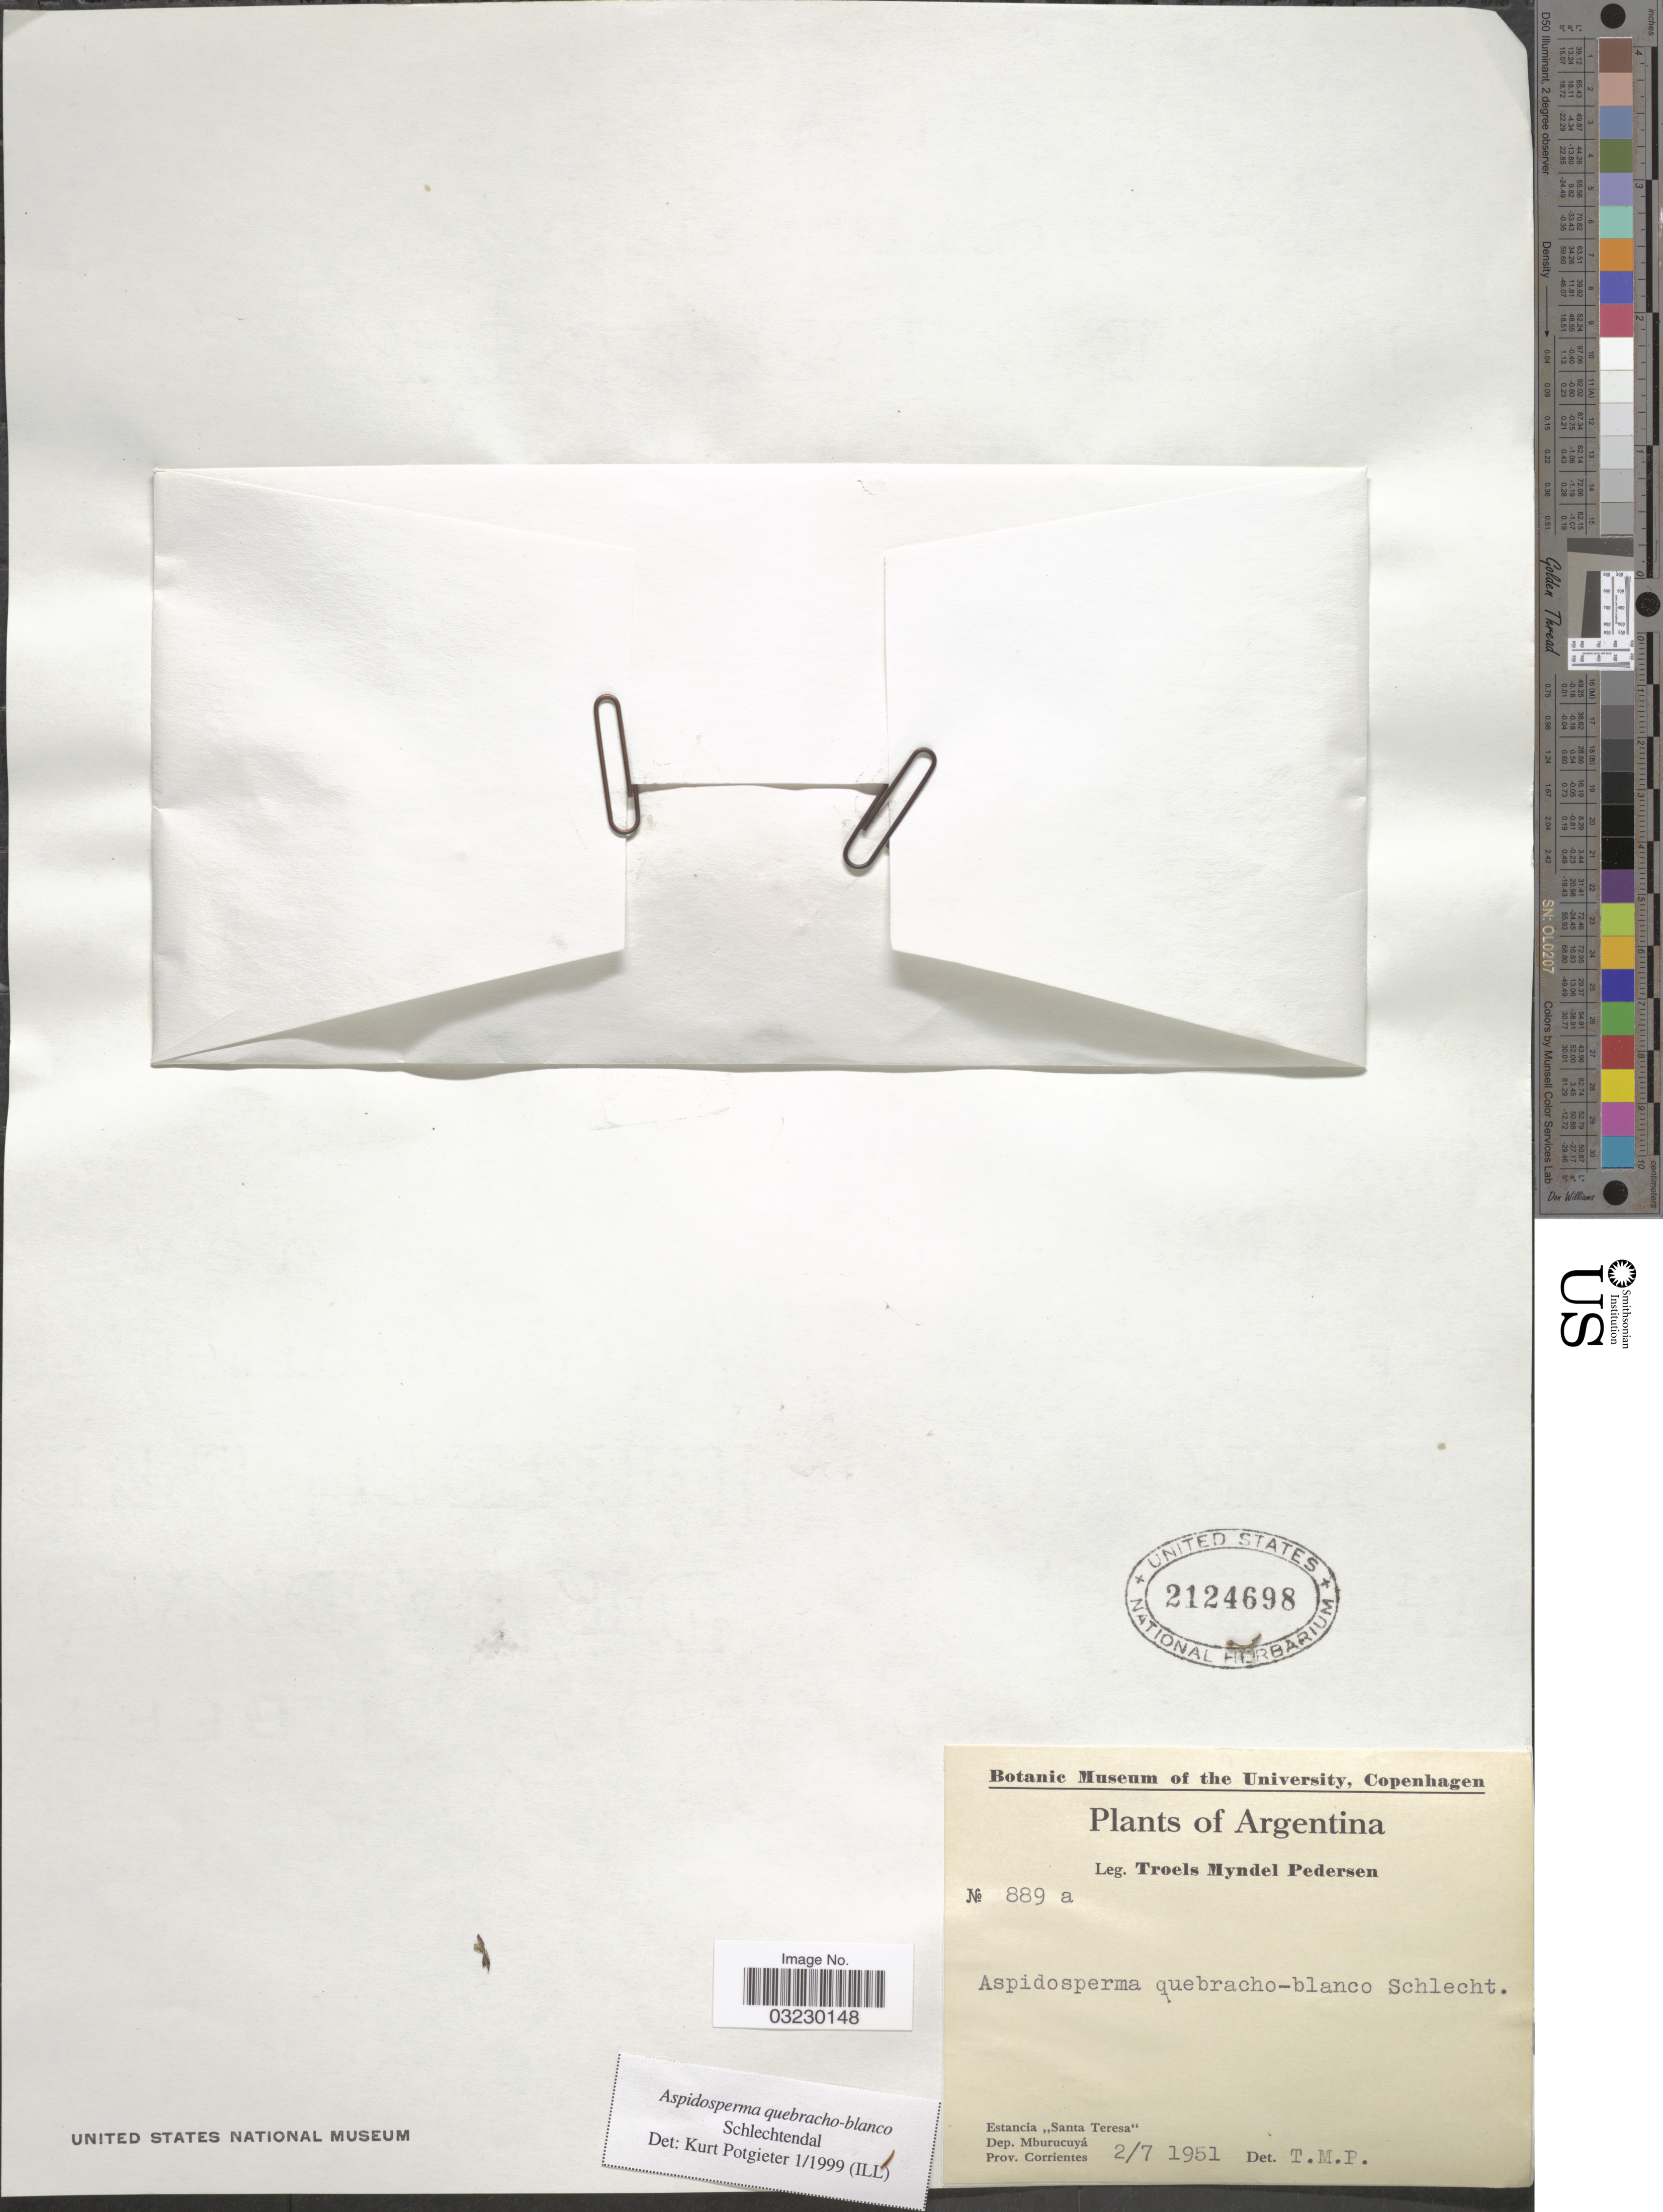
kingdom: Plantae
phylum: Tracheophyta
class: Magnoliopsida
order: Gentianales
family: Apocynaceae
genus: Aspidosperma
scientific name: Aspidosperma quebracho-blanco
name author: Schltdl.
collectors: T. Pederson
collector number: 889a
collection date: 1951-07-02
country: Argentina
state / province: Corrientes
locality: Estancia "Santa Teresa". Dep. Mburucuyá.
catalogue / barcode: US 2124698